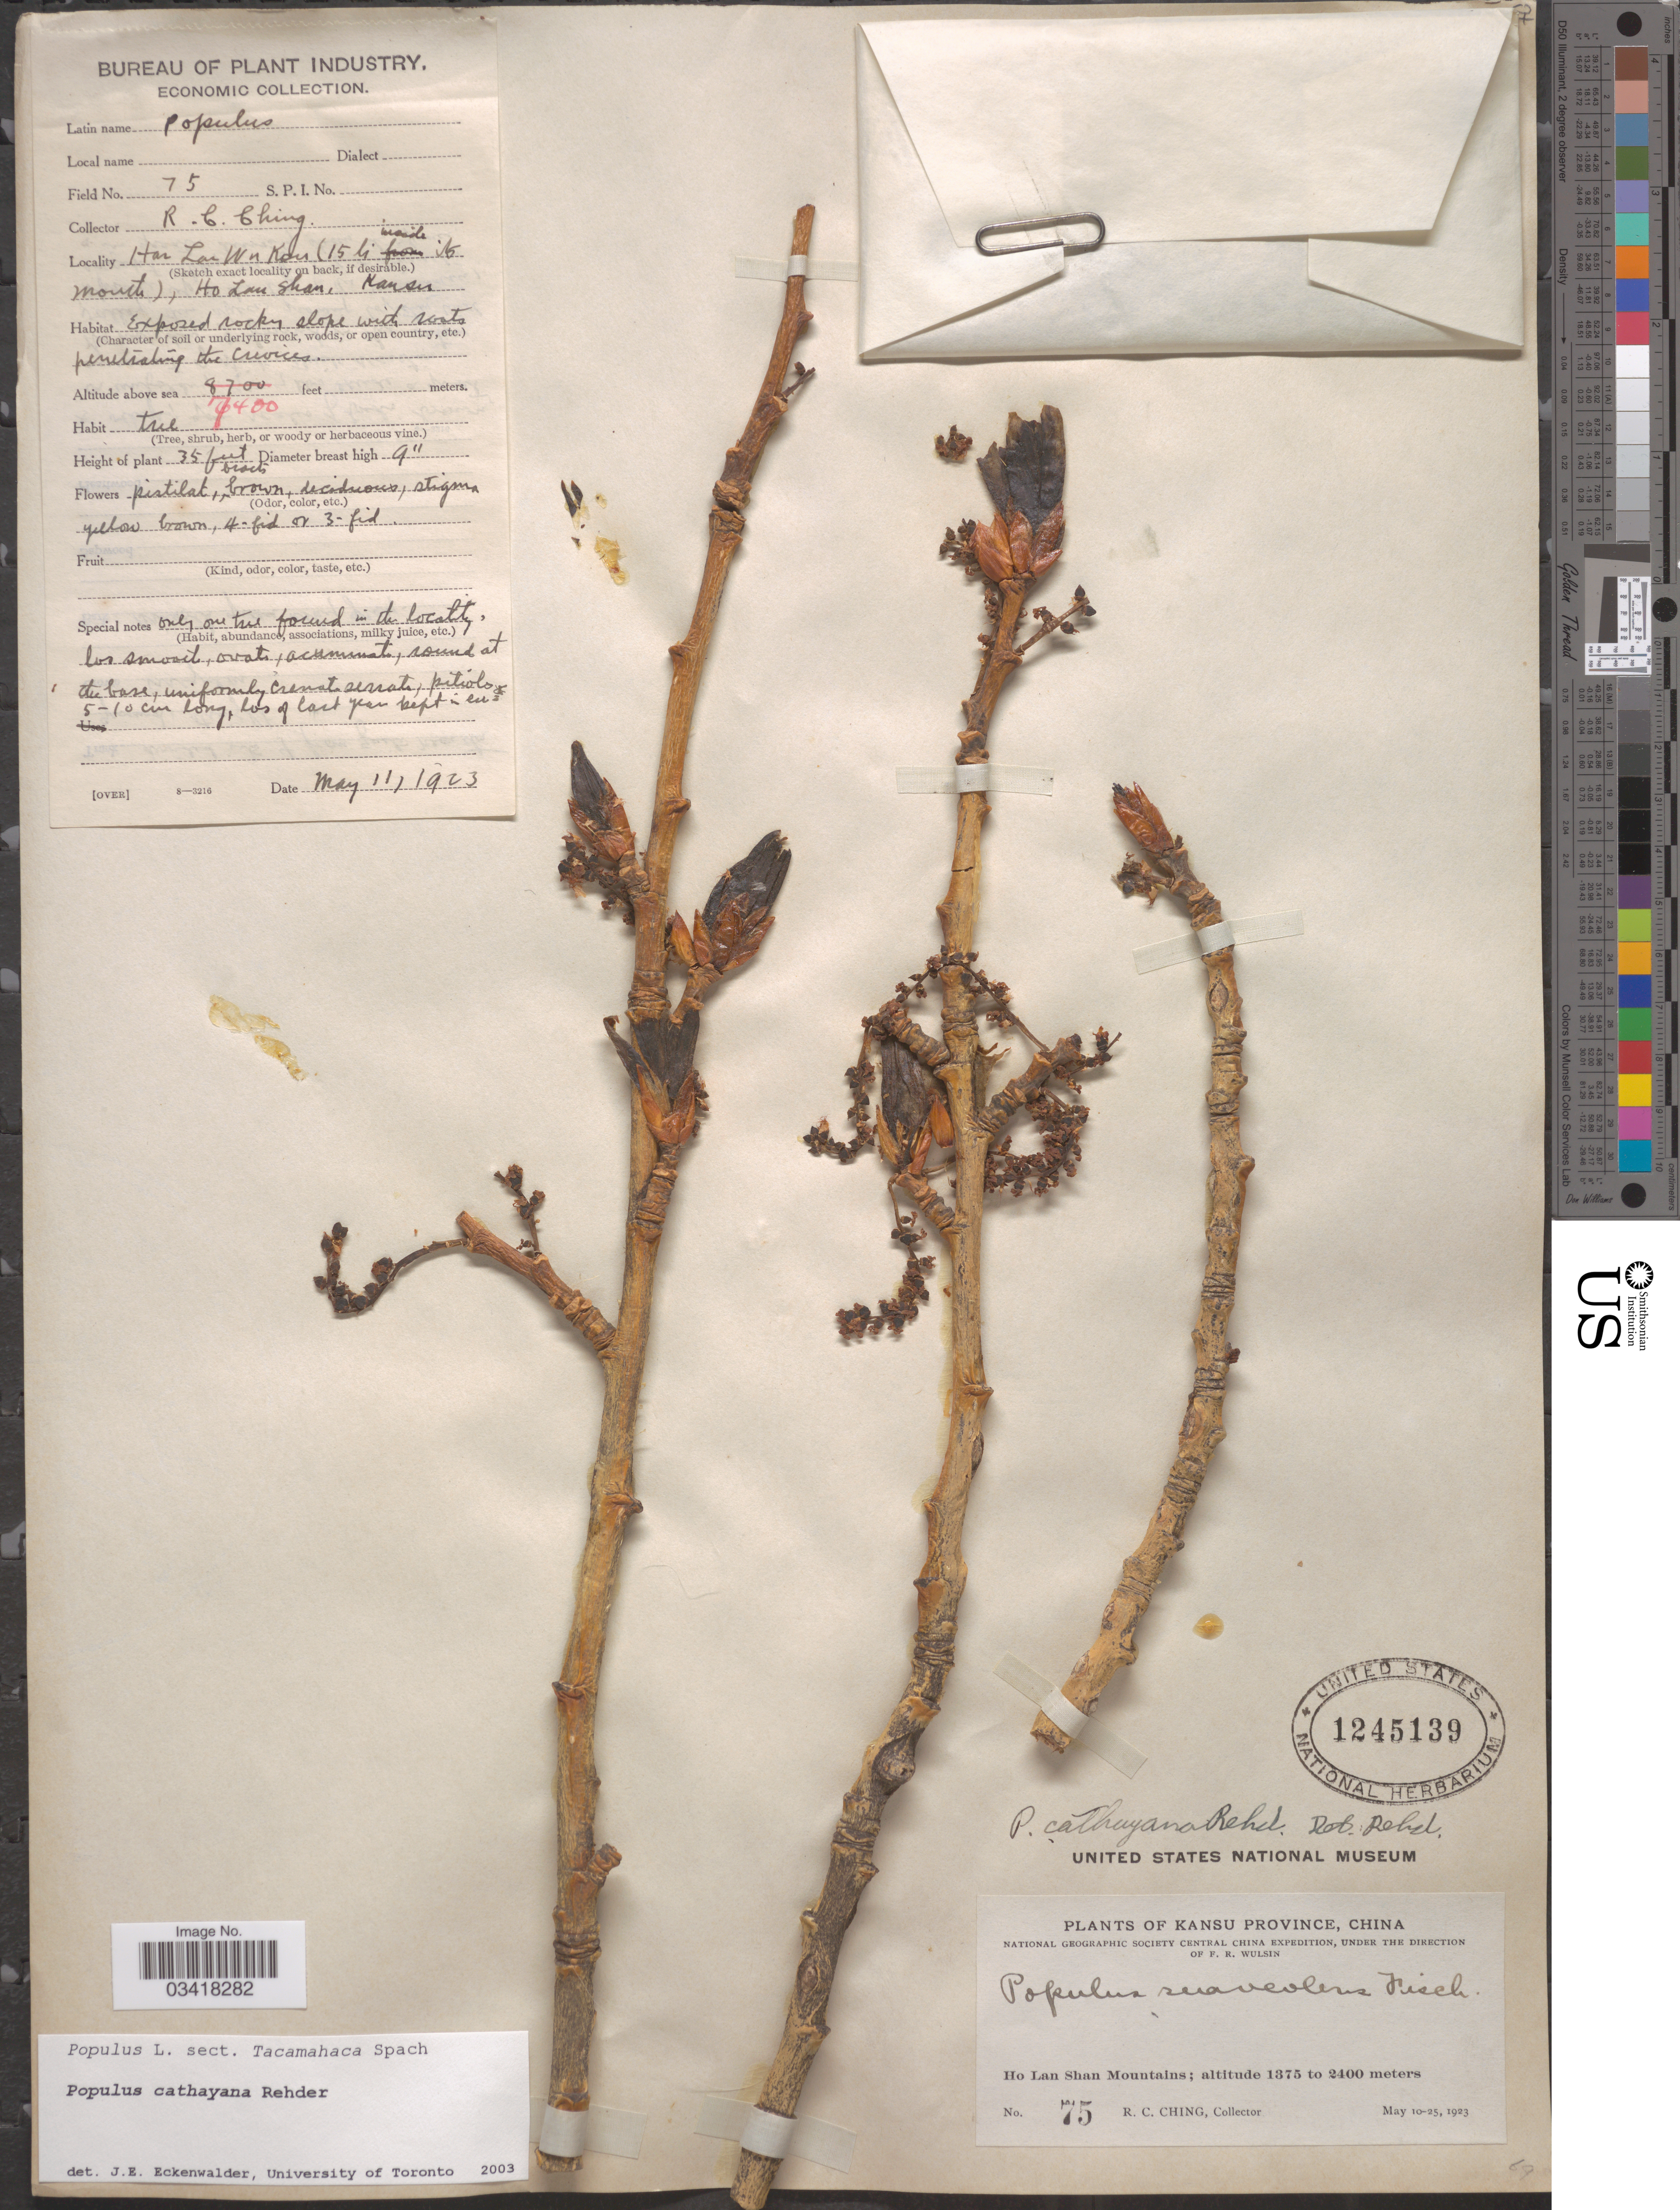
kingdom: Plantae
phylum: Tracheophyta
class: Magnoliopsida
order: Malpighiales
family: Salicaceae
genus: Populus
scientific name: Populus cathayana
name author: Rehder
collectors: R. C. Ching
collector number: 75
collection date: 1923-05-11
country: China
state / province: Gansu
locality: Ho Lan Wu Kou (15li inside [interpreted] its [interpreted] mouth), Ho Lan Shan, Kansu Province. Ho Lan Shan Mountains.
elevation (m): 2256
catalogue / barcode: US 1245139